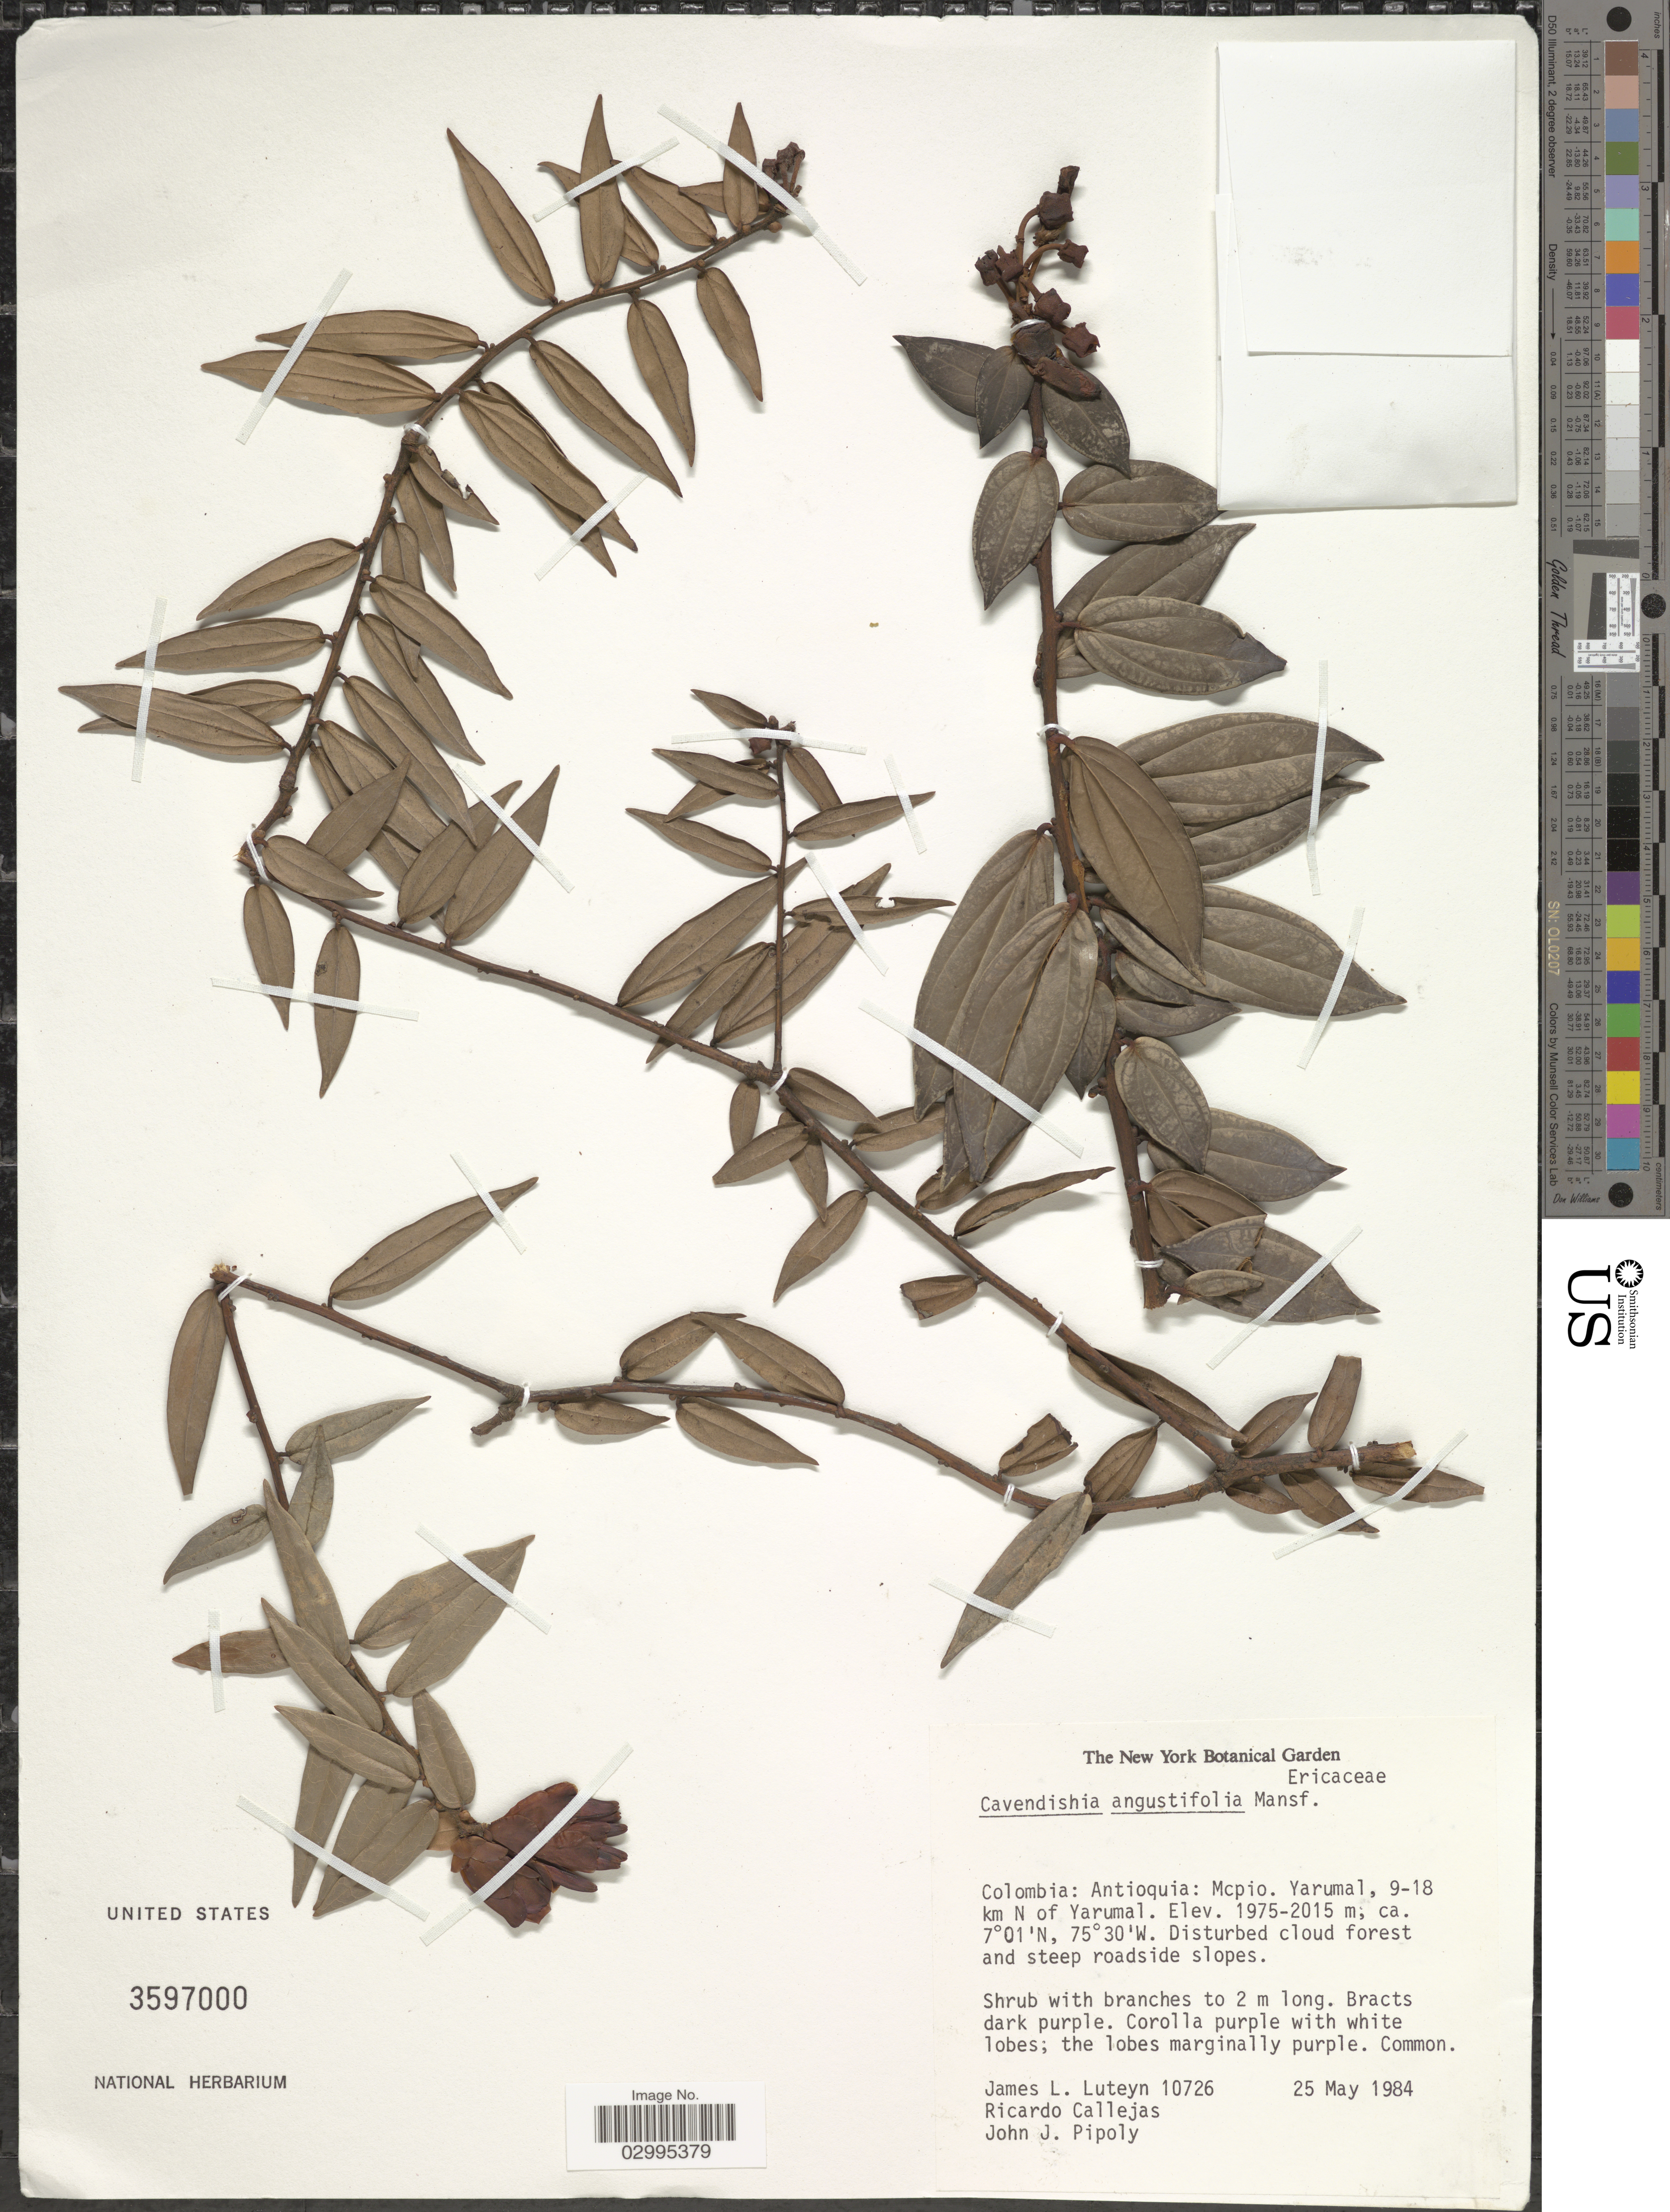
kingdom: Plantae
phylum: Tracheophyta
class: Magnoliopsida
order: Ericales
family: Ericaceae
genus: Cavendishia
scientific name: Cavendishia angustifolia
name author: Mansf.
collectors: J. L. Luteyn, R. Callejas & J. J. Pipoly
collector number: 10726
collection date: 1984-05-25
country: Colombia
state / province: Antioquia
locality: Mcpio. Yarumal, 9-18 km N of Yarumal.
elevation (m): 1975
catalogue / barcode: US 3597000